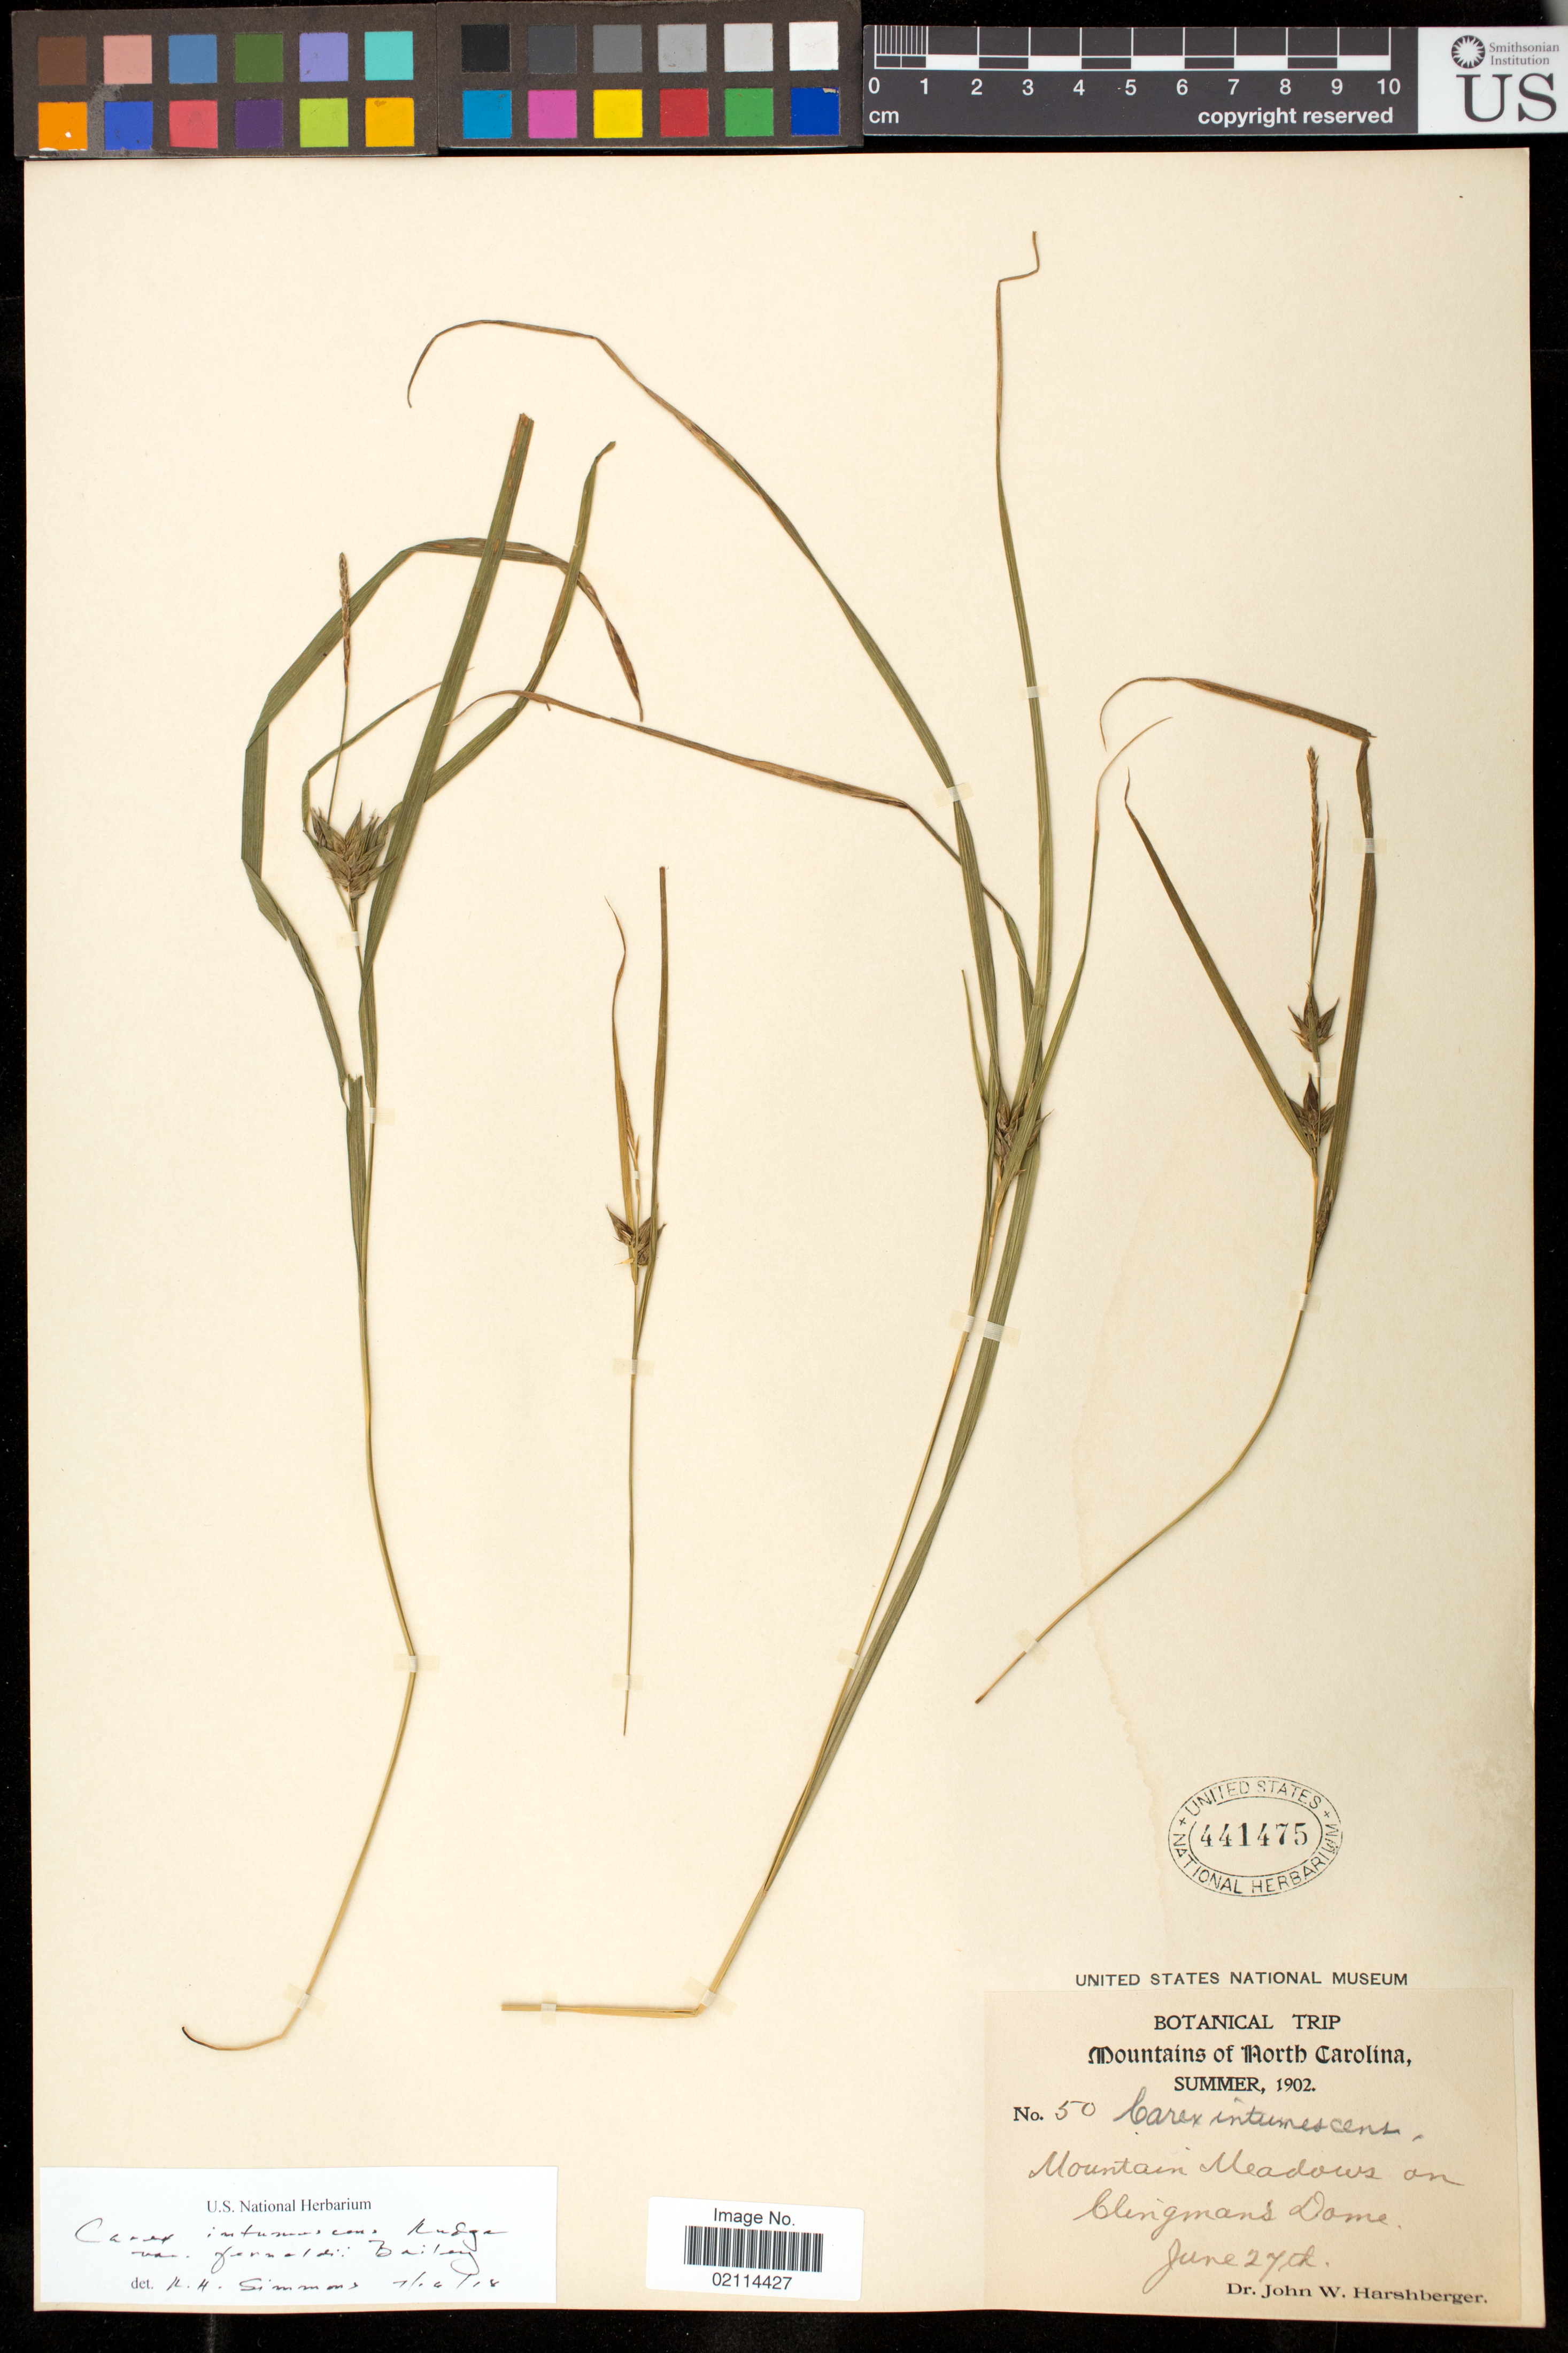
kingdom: Plantae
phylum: Tracheophyta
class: Liliopsida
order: Poales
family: Cyperaceae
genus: Carex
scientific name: Carex intumescens var. fernaldii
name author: L.H. Bailey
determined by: Simmons, R. H., (UNITED STATES)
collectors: J. W. Harshberger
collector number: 50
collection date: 1902-06-27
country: United States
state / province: North Carolina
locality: Mountains of North Carolina, Mountain Meadows on Clingmans Dome.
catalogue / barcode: US 441475